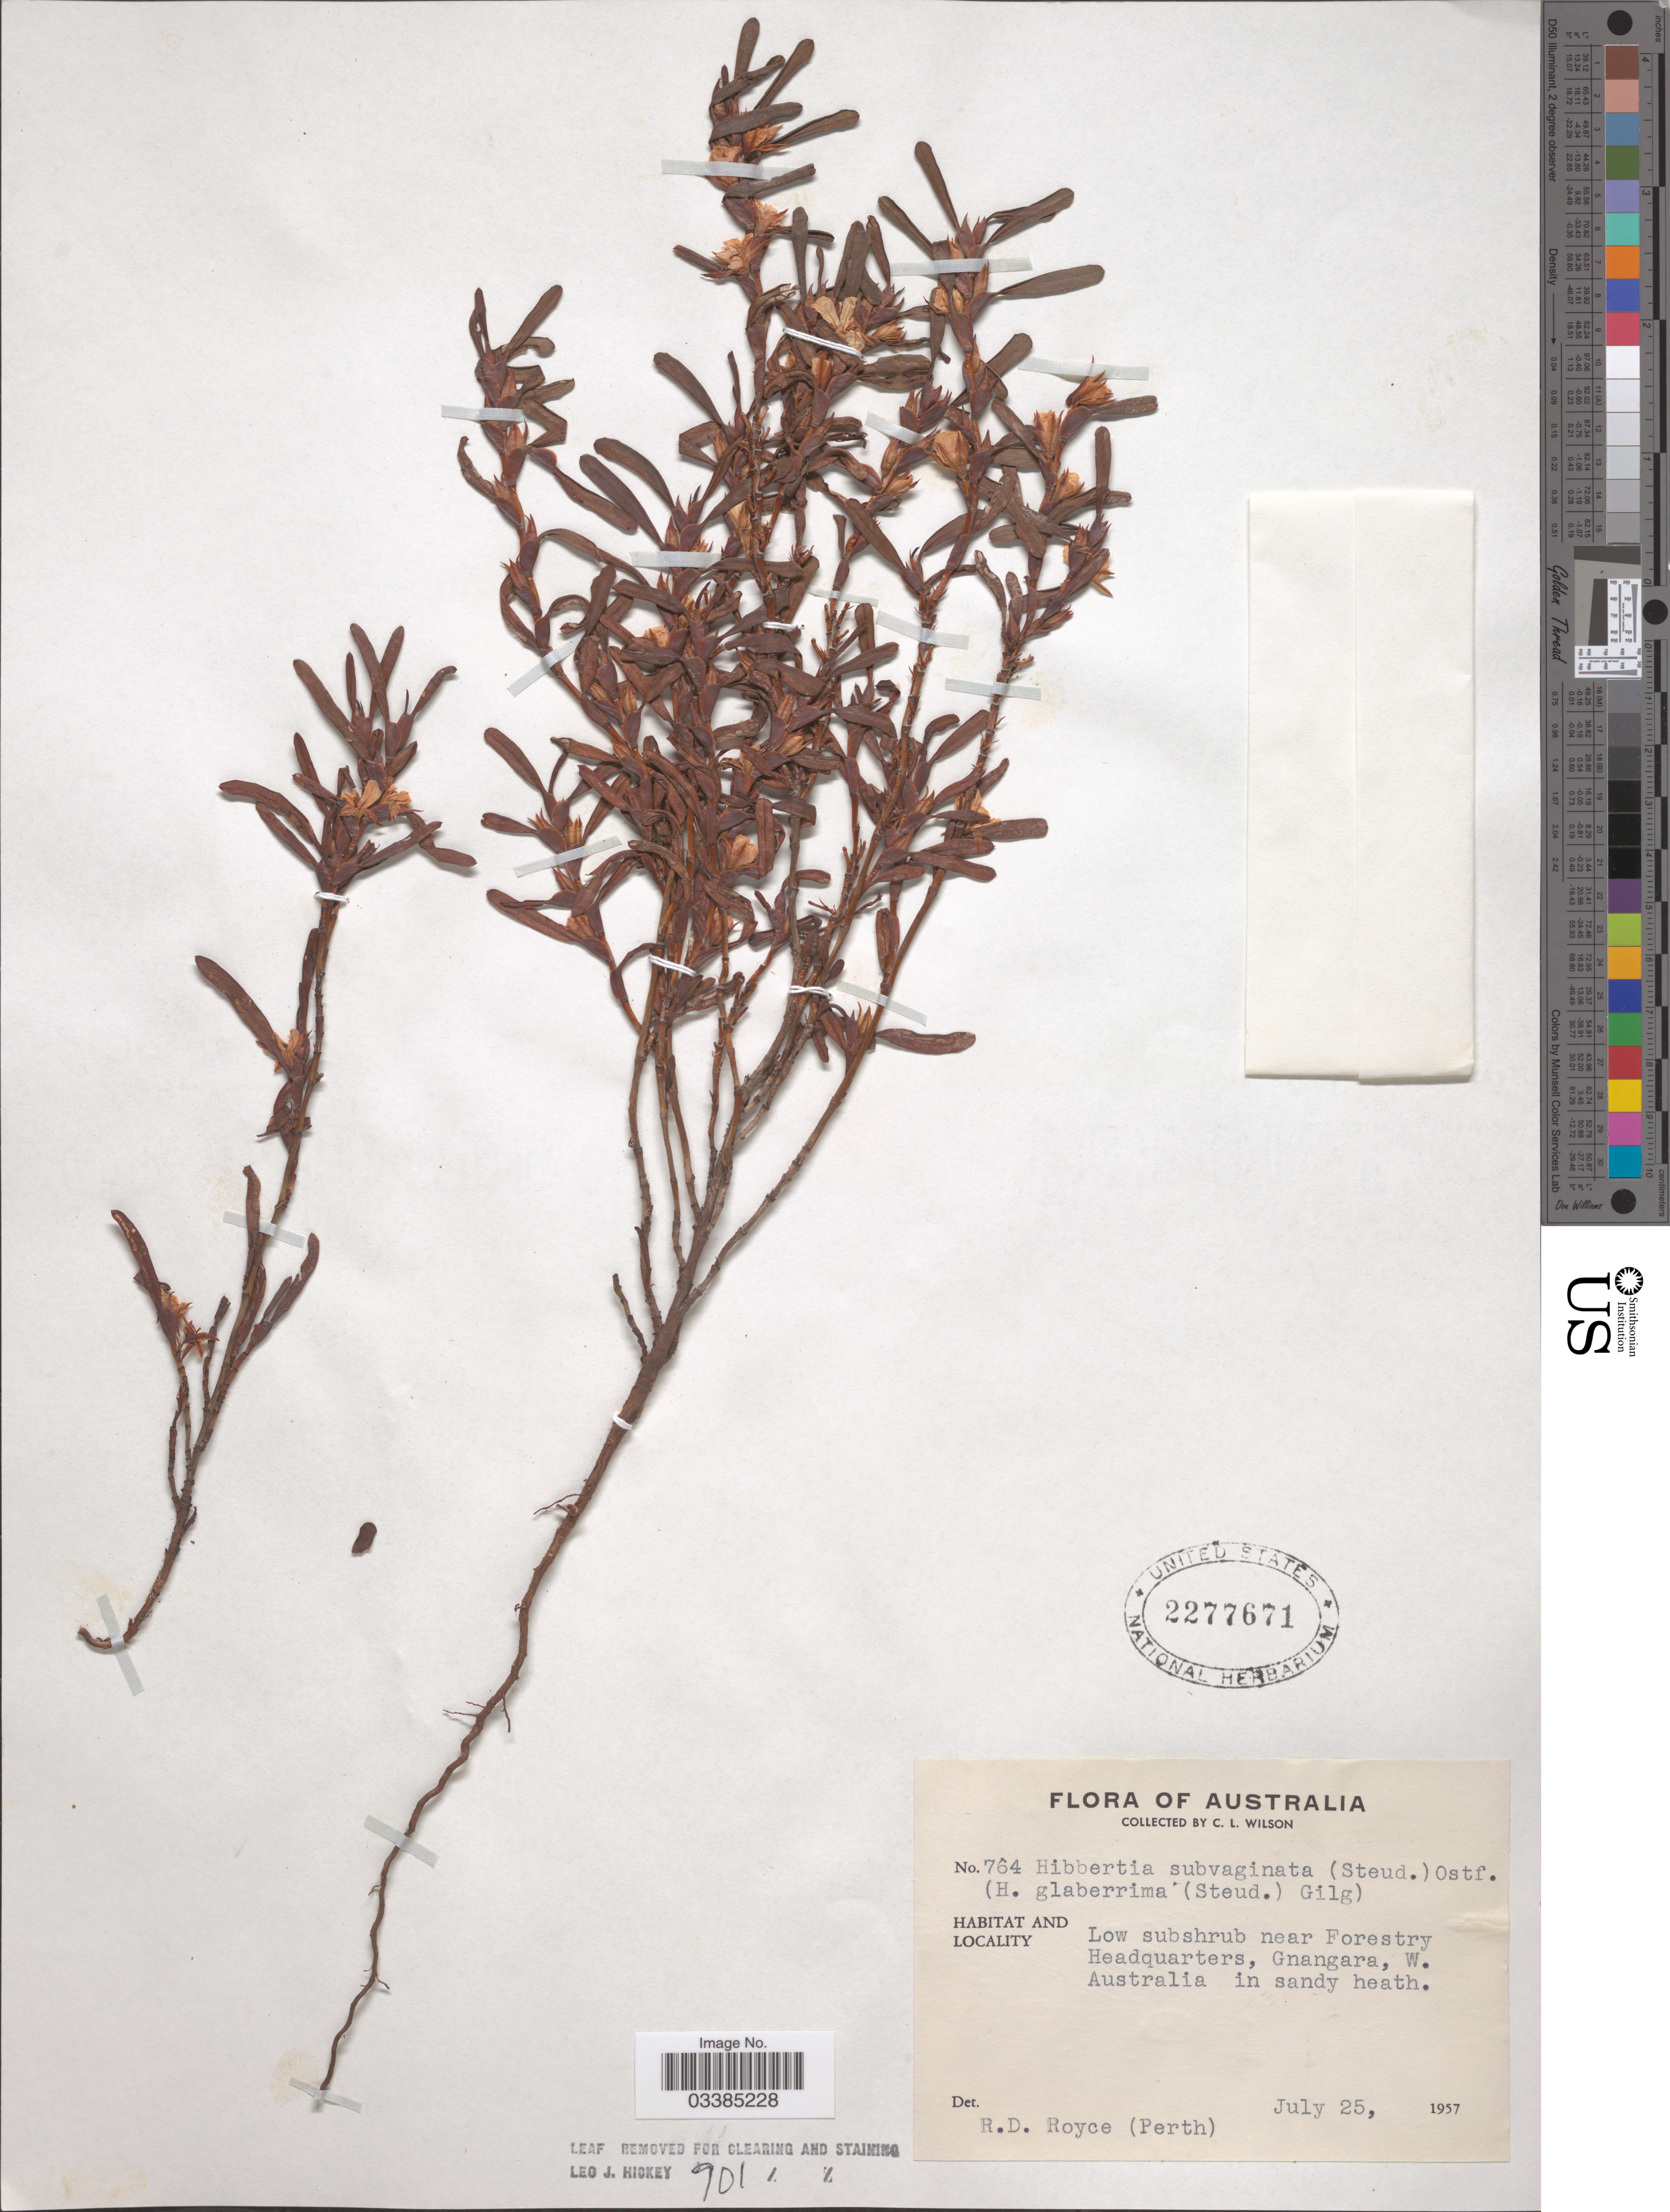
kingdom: Plantae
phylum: Tracheophyta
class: Magnoliopsida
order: Dilleniales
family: Dilleniaceae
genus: Hibbertia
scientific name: Hibbertia subvaginata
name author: F. Muell.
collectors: C. L. Wilson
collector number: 764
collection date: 1957-07-25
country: Australia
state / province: Western Australia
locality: Low subshrub near Forestry Headquarter, Gnangara, W. Australia in sandy heath.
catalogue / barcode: US 2277671